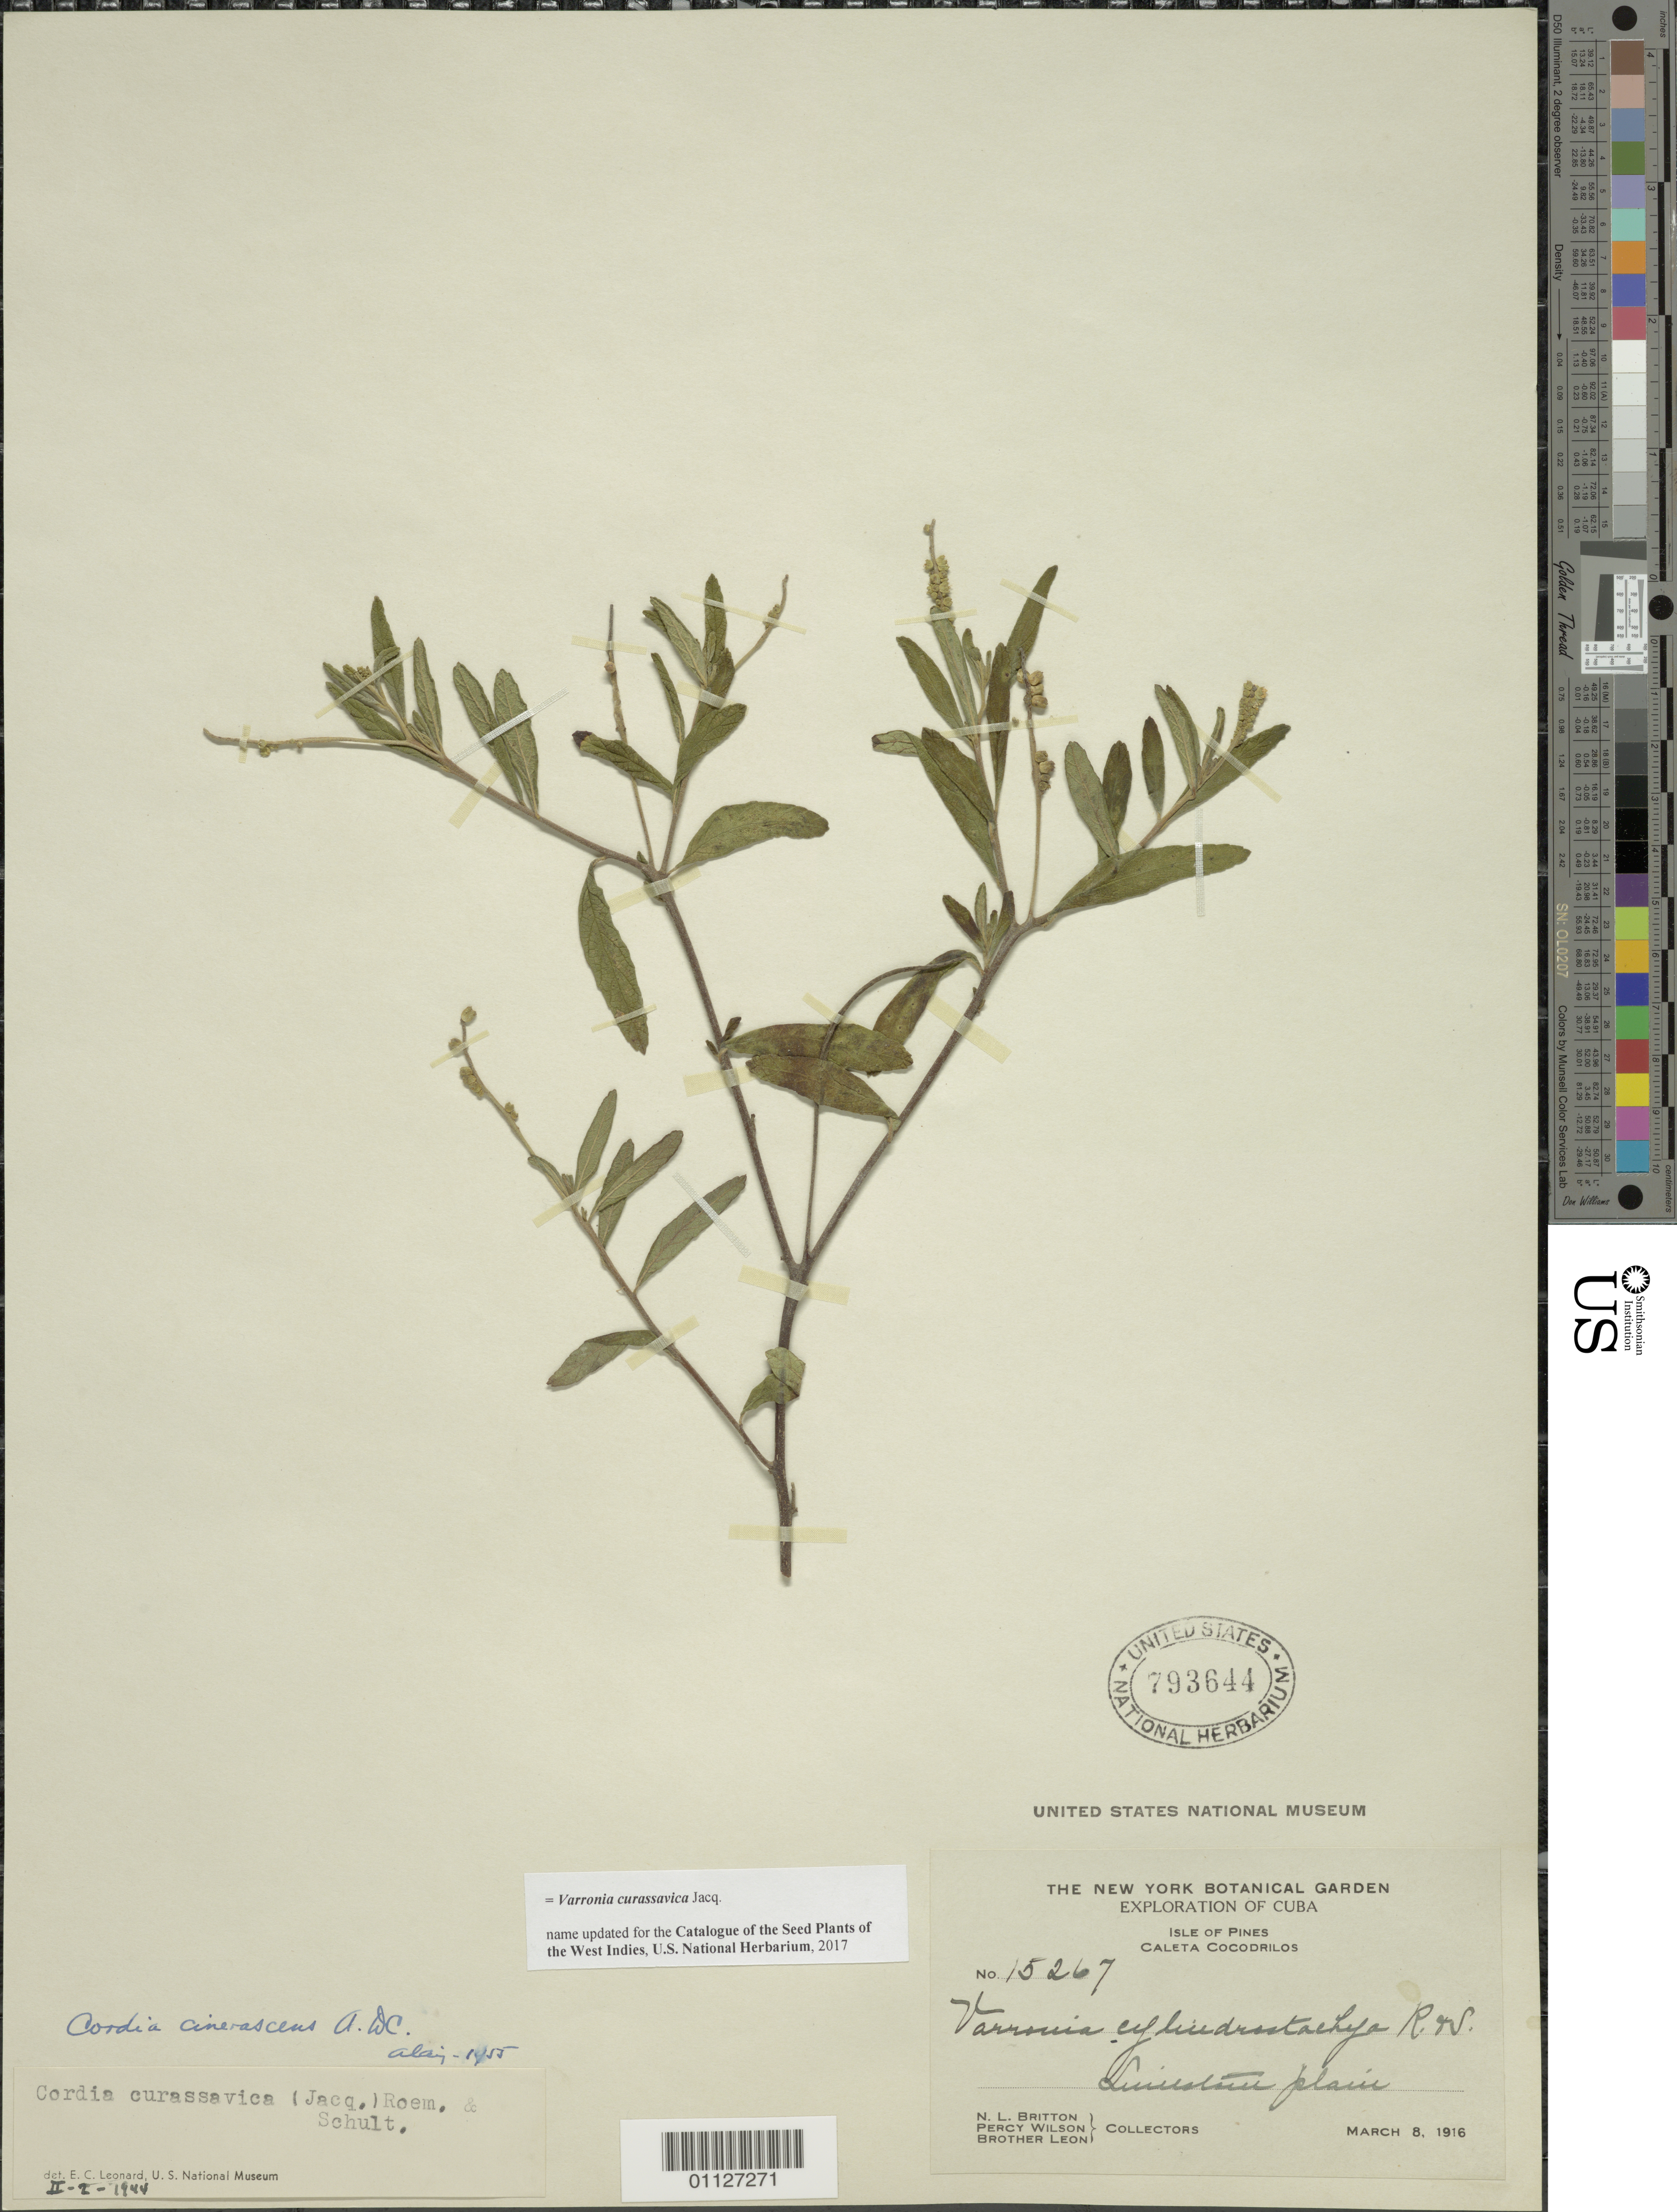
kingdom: Plantae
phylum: Tracheophyta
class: Magnoliopsida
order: Boraginales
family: Cordiaceae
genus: Varronia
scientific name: Varronia curassavica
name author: Jacq.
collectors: N. Britton, P. Wilson & Bro. León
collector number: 15267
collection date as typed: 08 Mar 1916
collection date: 1916-03-08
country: Cuba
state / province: Isla de La Juventud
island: Isla de la Juventud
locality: Isle of Pines, Caleta Cocodrilos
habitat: Limestone plain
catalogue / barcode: US 793644